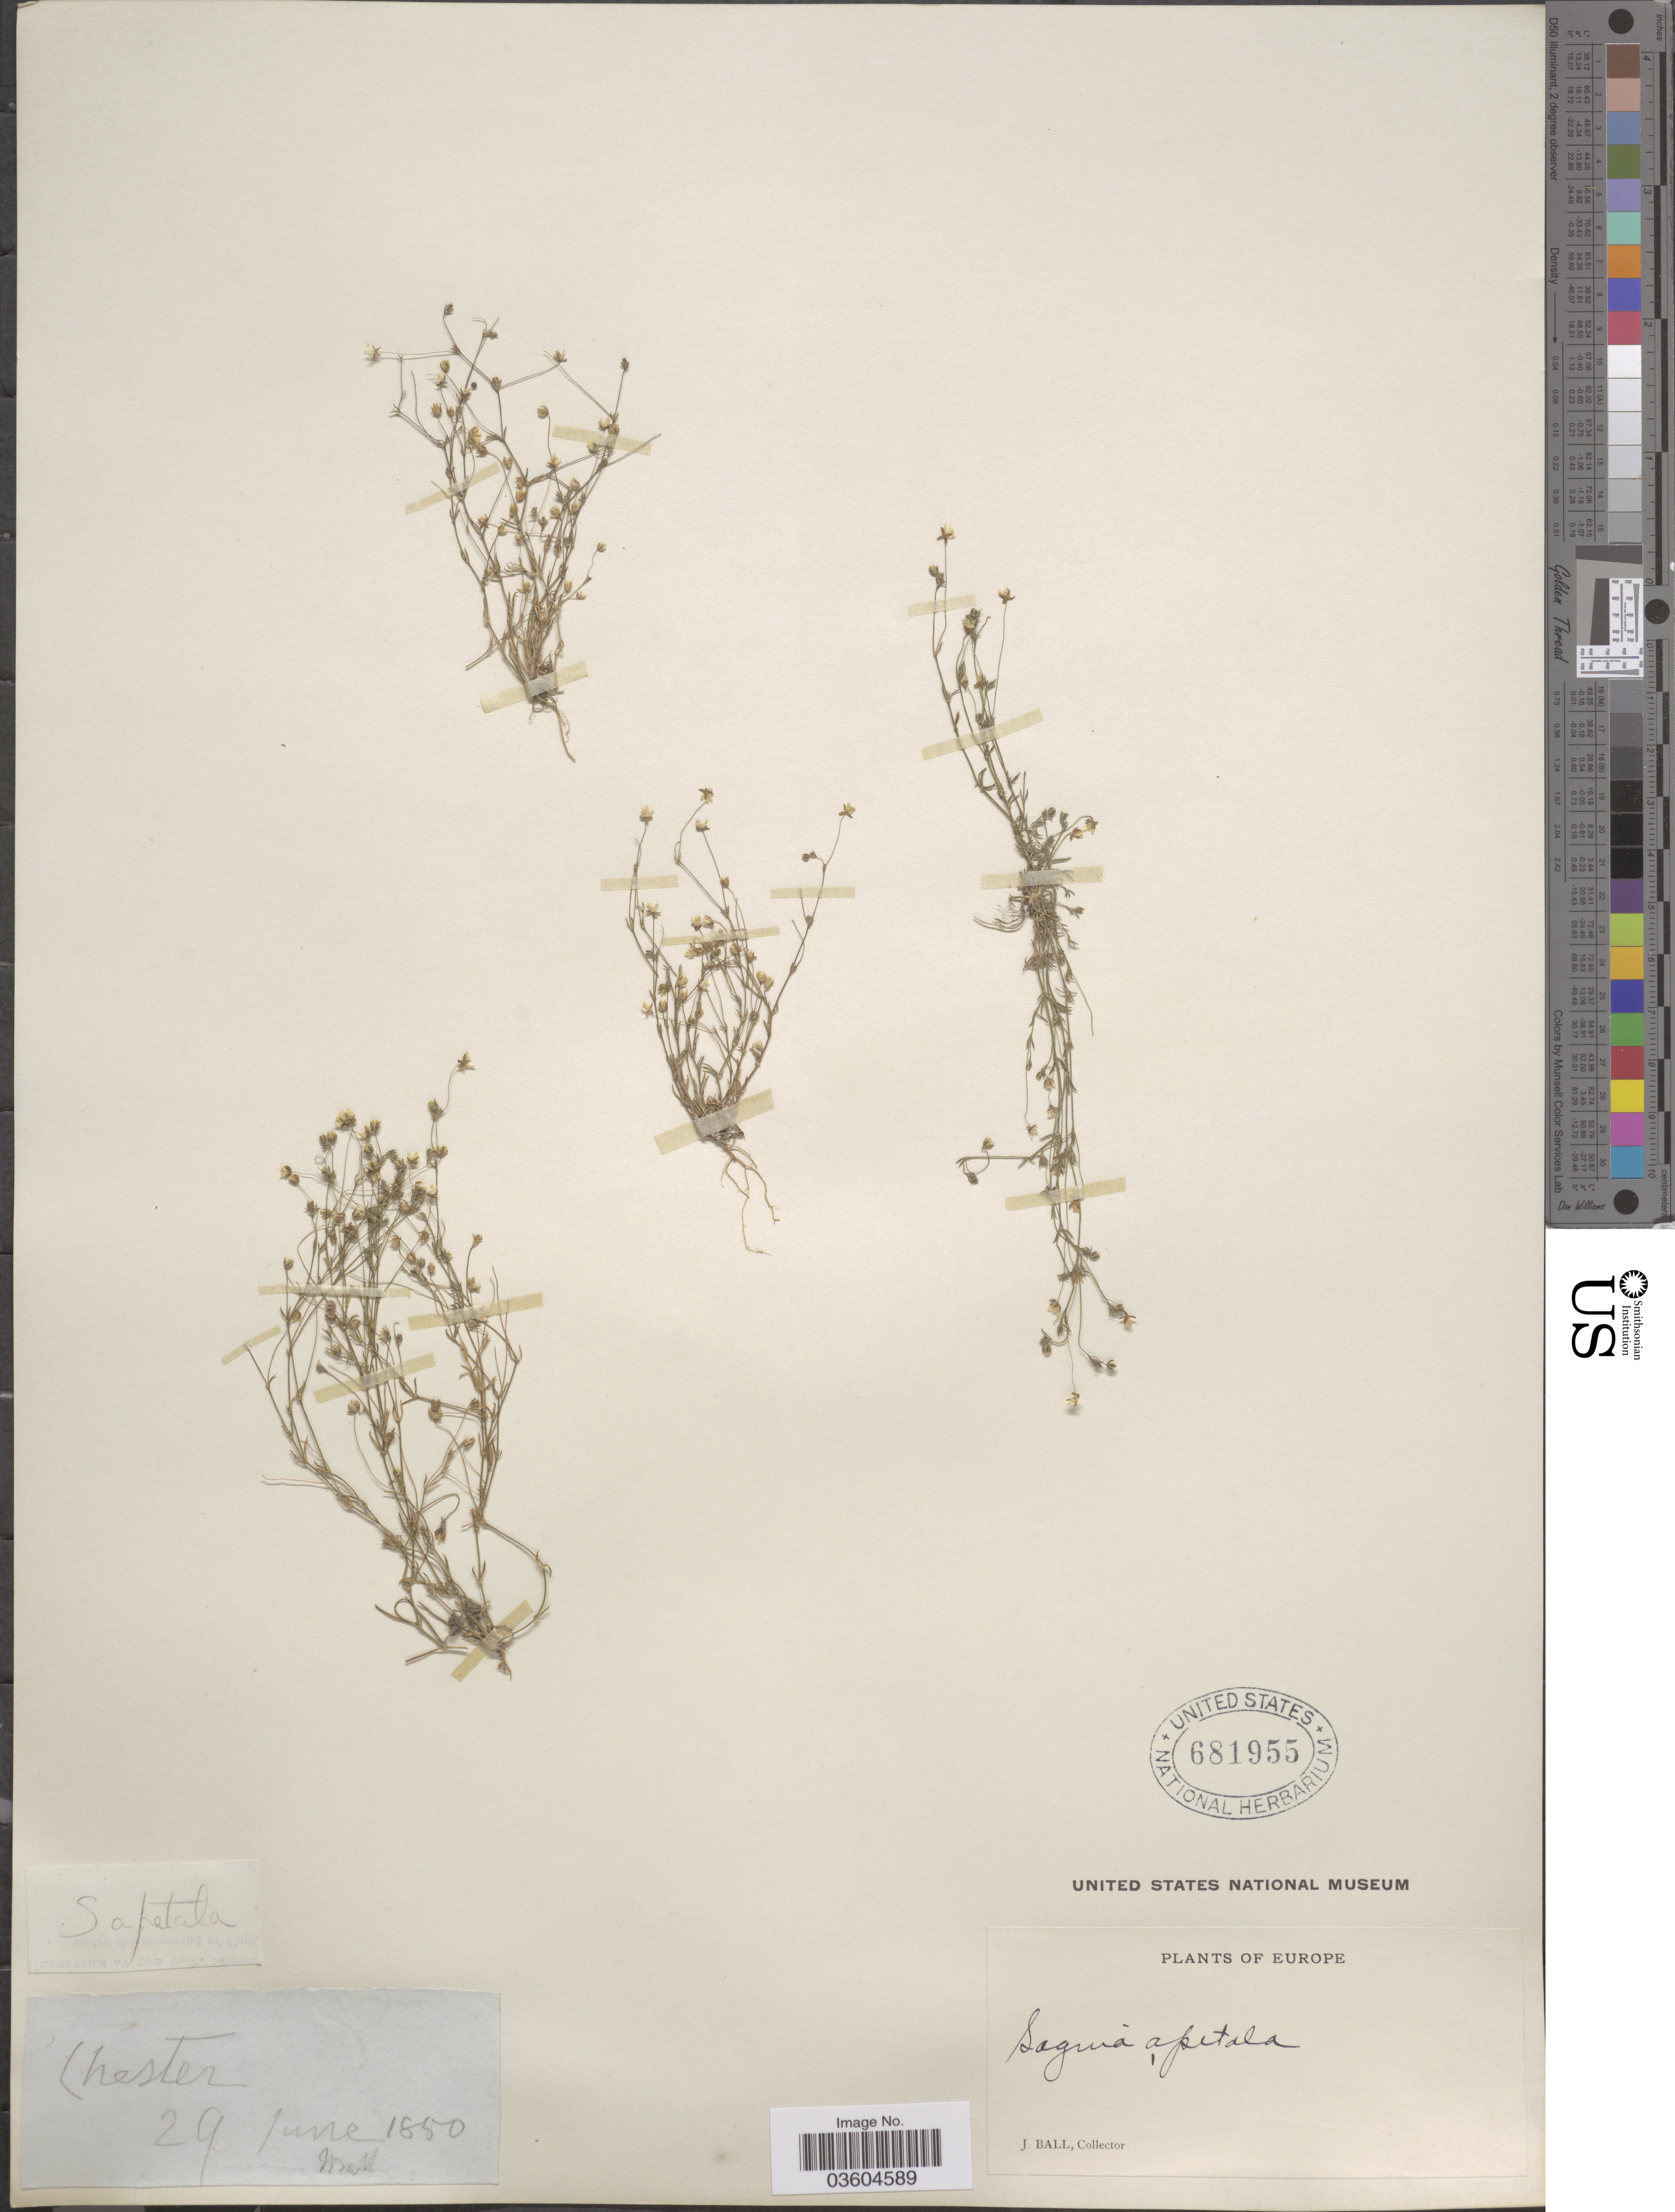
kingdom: Plantae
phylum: Tracheophyta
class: Magnoliopsida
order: Caryophyllales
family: Caryophyllaceae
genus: Sagina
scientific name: Sagina apetala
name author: Ard.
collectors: J. Ball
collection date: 1850-06-29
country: United Kingdom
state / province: England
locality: Europe. Chester.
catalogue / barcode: US 681955